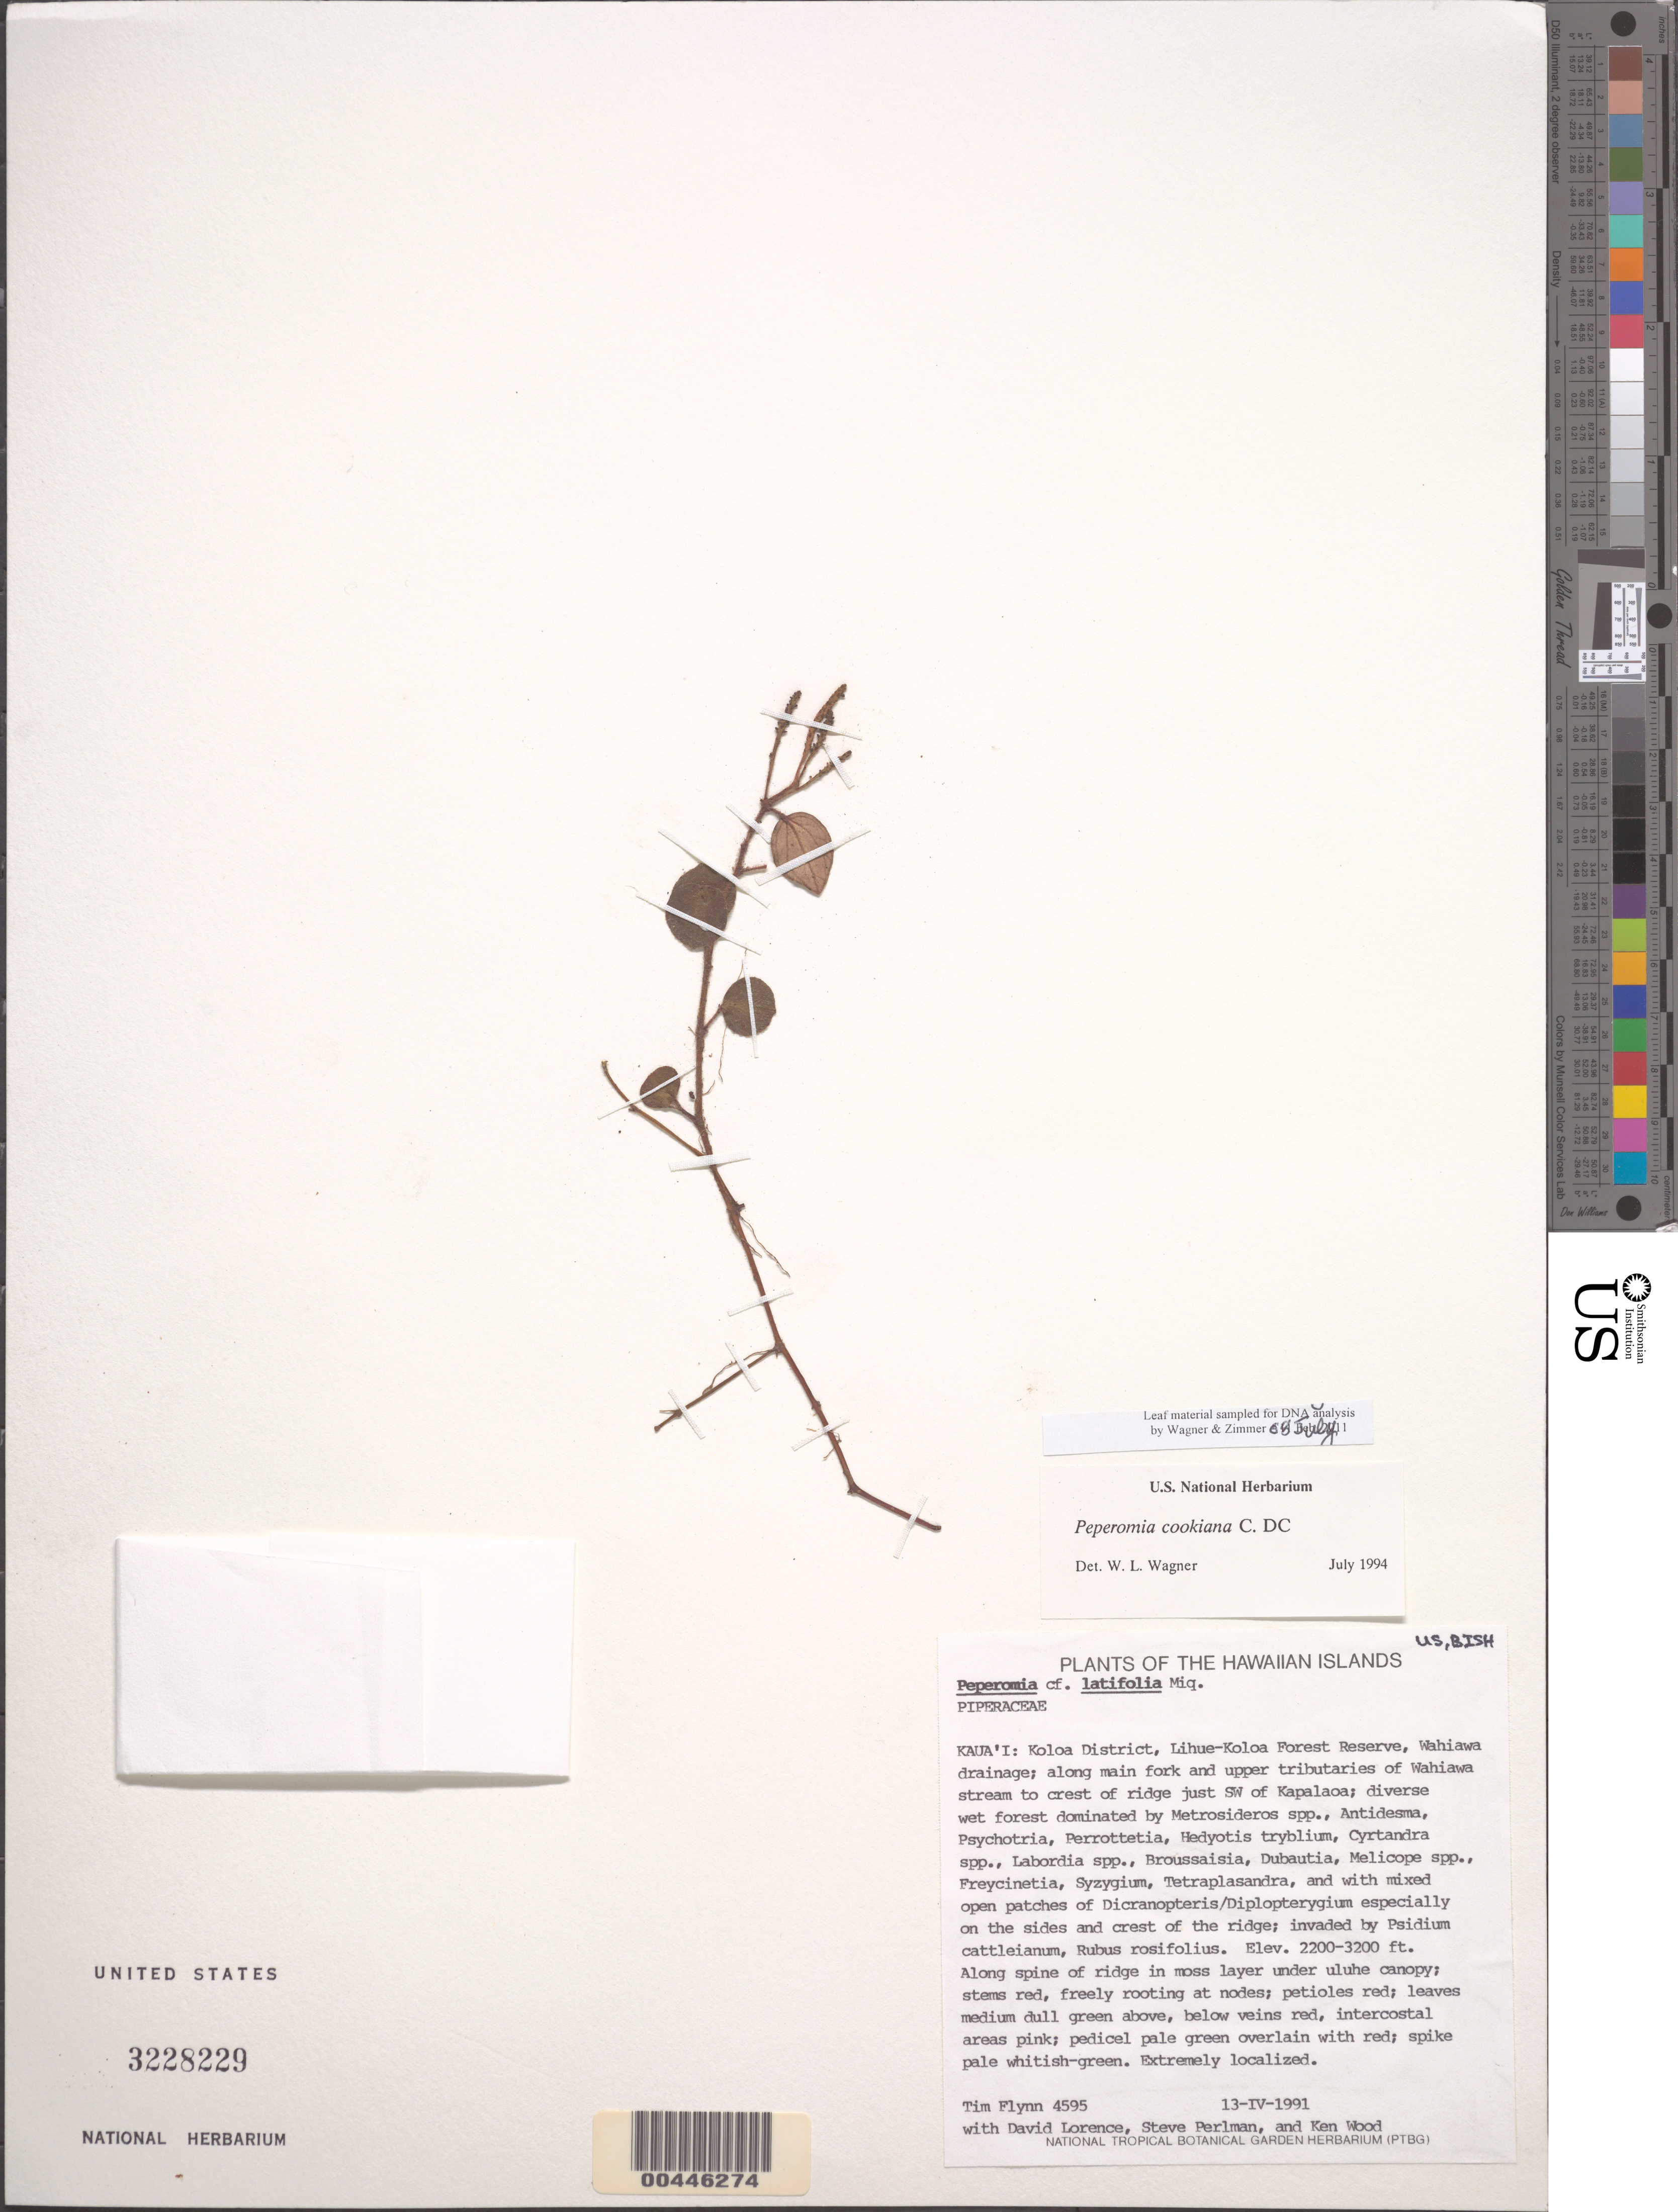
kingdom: Plantae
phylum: Tracheophyta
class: Magnoliopsida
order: Piperales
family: Piperaceae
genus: Peperomia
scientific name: Peperomia kauaiana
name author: K.R. Wood & W.L. Wagner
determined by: Wagner, W. L., (BOT), Smithsonian Institution - National Museum of Natural History (UNITED STATES)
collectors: T. W. Flynn, D. Lorence, S. P. Perlman & K. Wood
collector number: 4595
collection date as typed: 13 Apr 1991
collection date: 1991-04-13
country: United States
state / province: Hawaii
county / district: Kauai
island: Kaua'i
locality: Koloa Dist, Lihue-Koloa For Res, Wahiawa drain, along main fork & upper tributaries of Wahiawa stream to top of ridge SW of Kap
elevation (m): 671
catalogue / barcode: US 3228229